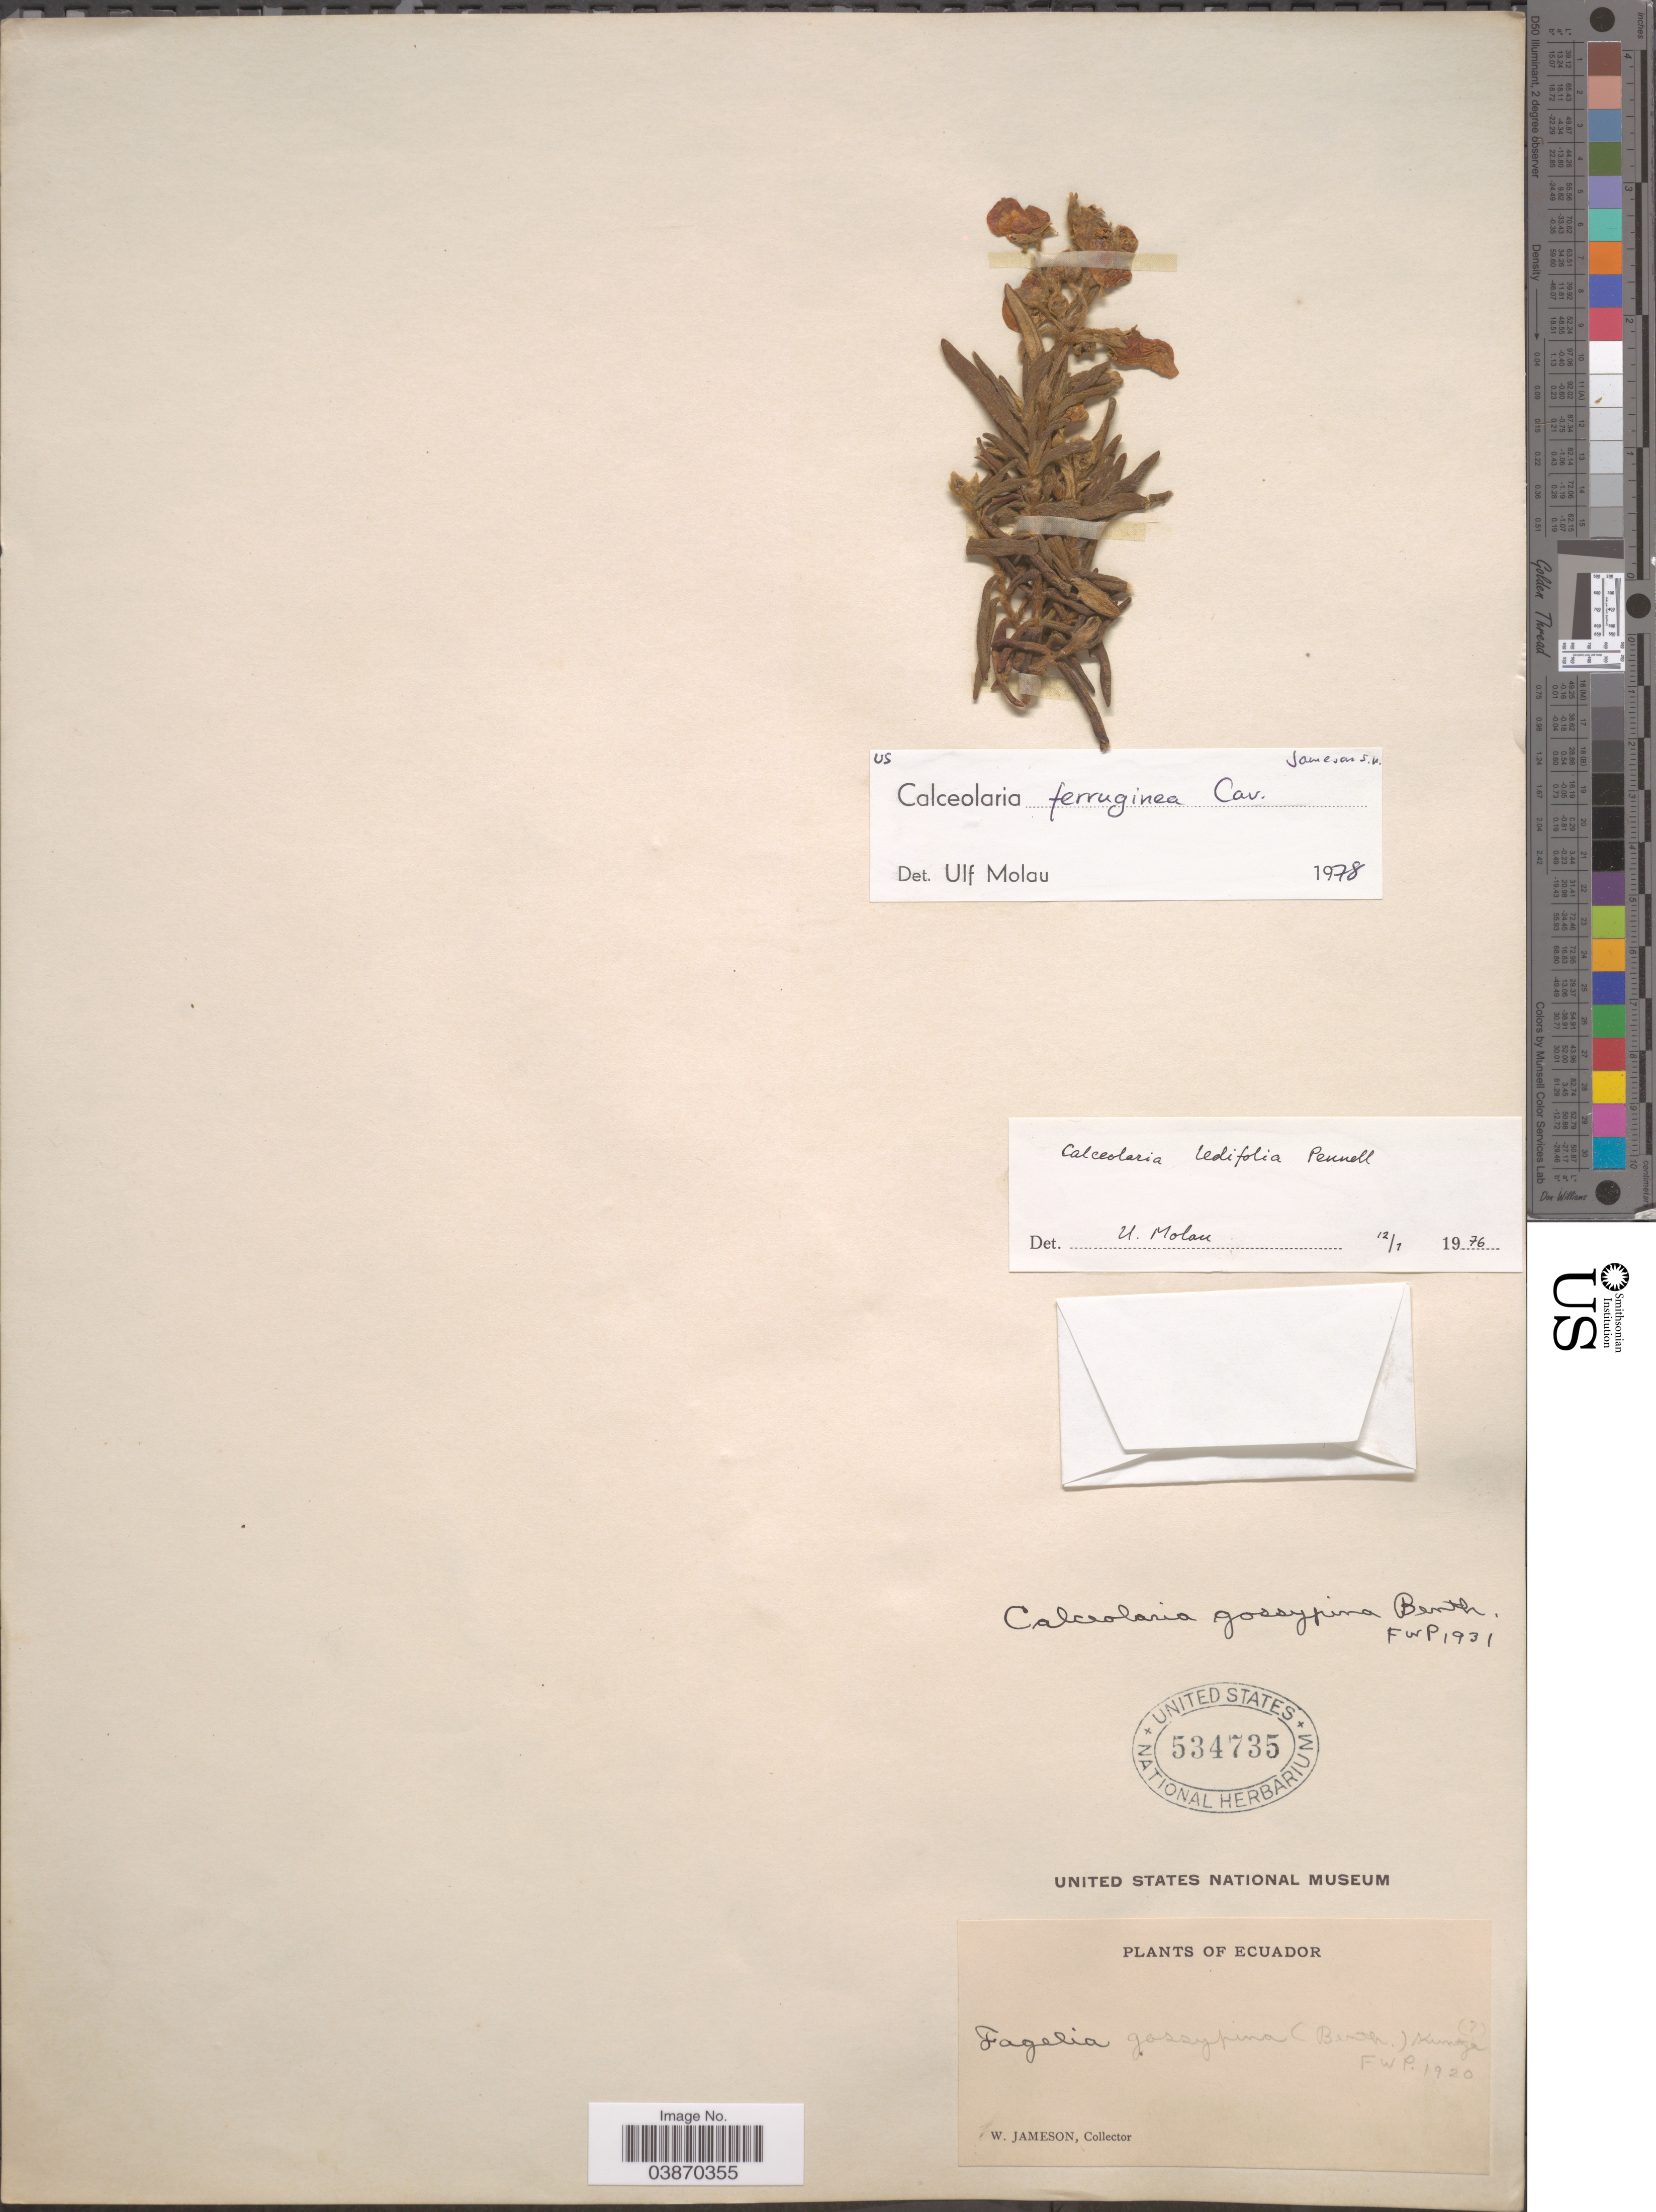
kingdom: Plantae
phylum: Tracheophyta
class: Magnoliopsida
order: Lamiales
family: Calceolariaceae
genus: Calceolaria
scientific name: Calceolaria ferruginea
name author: Cav.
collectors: W. Jameson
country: Ecuador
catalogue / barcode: US 534735